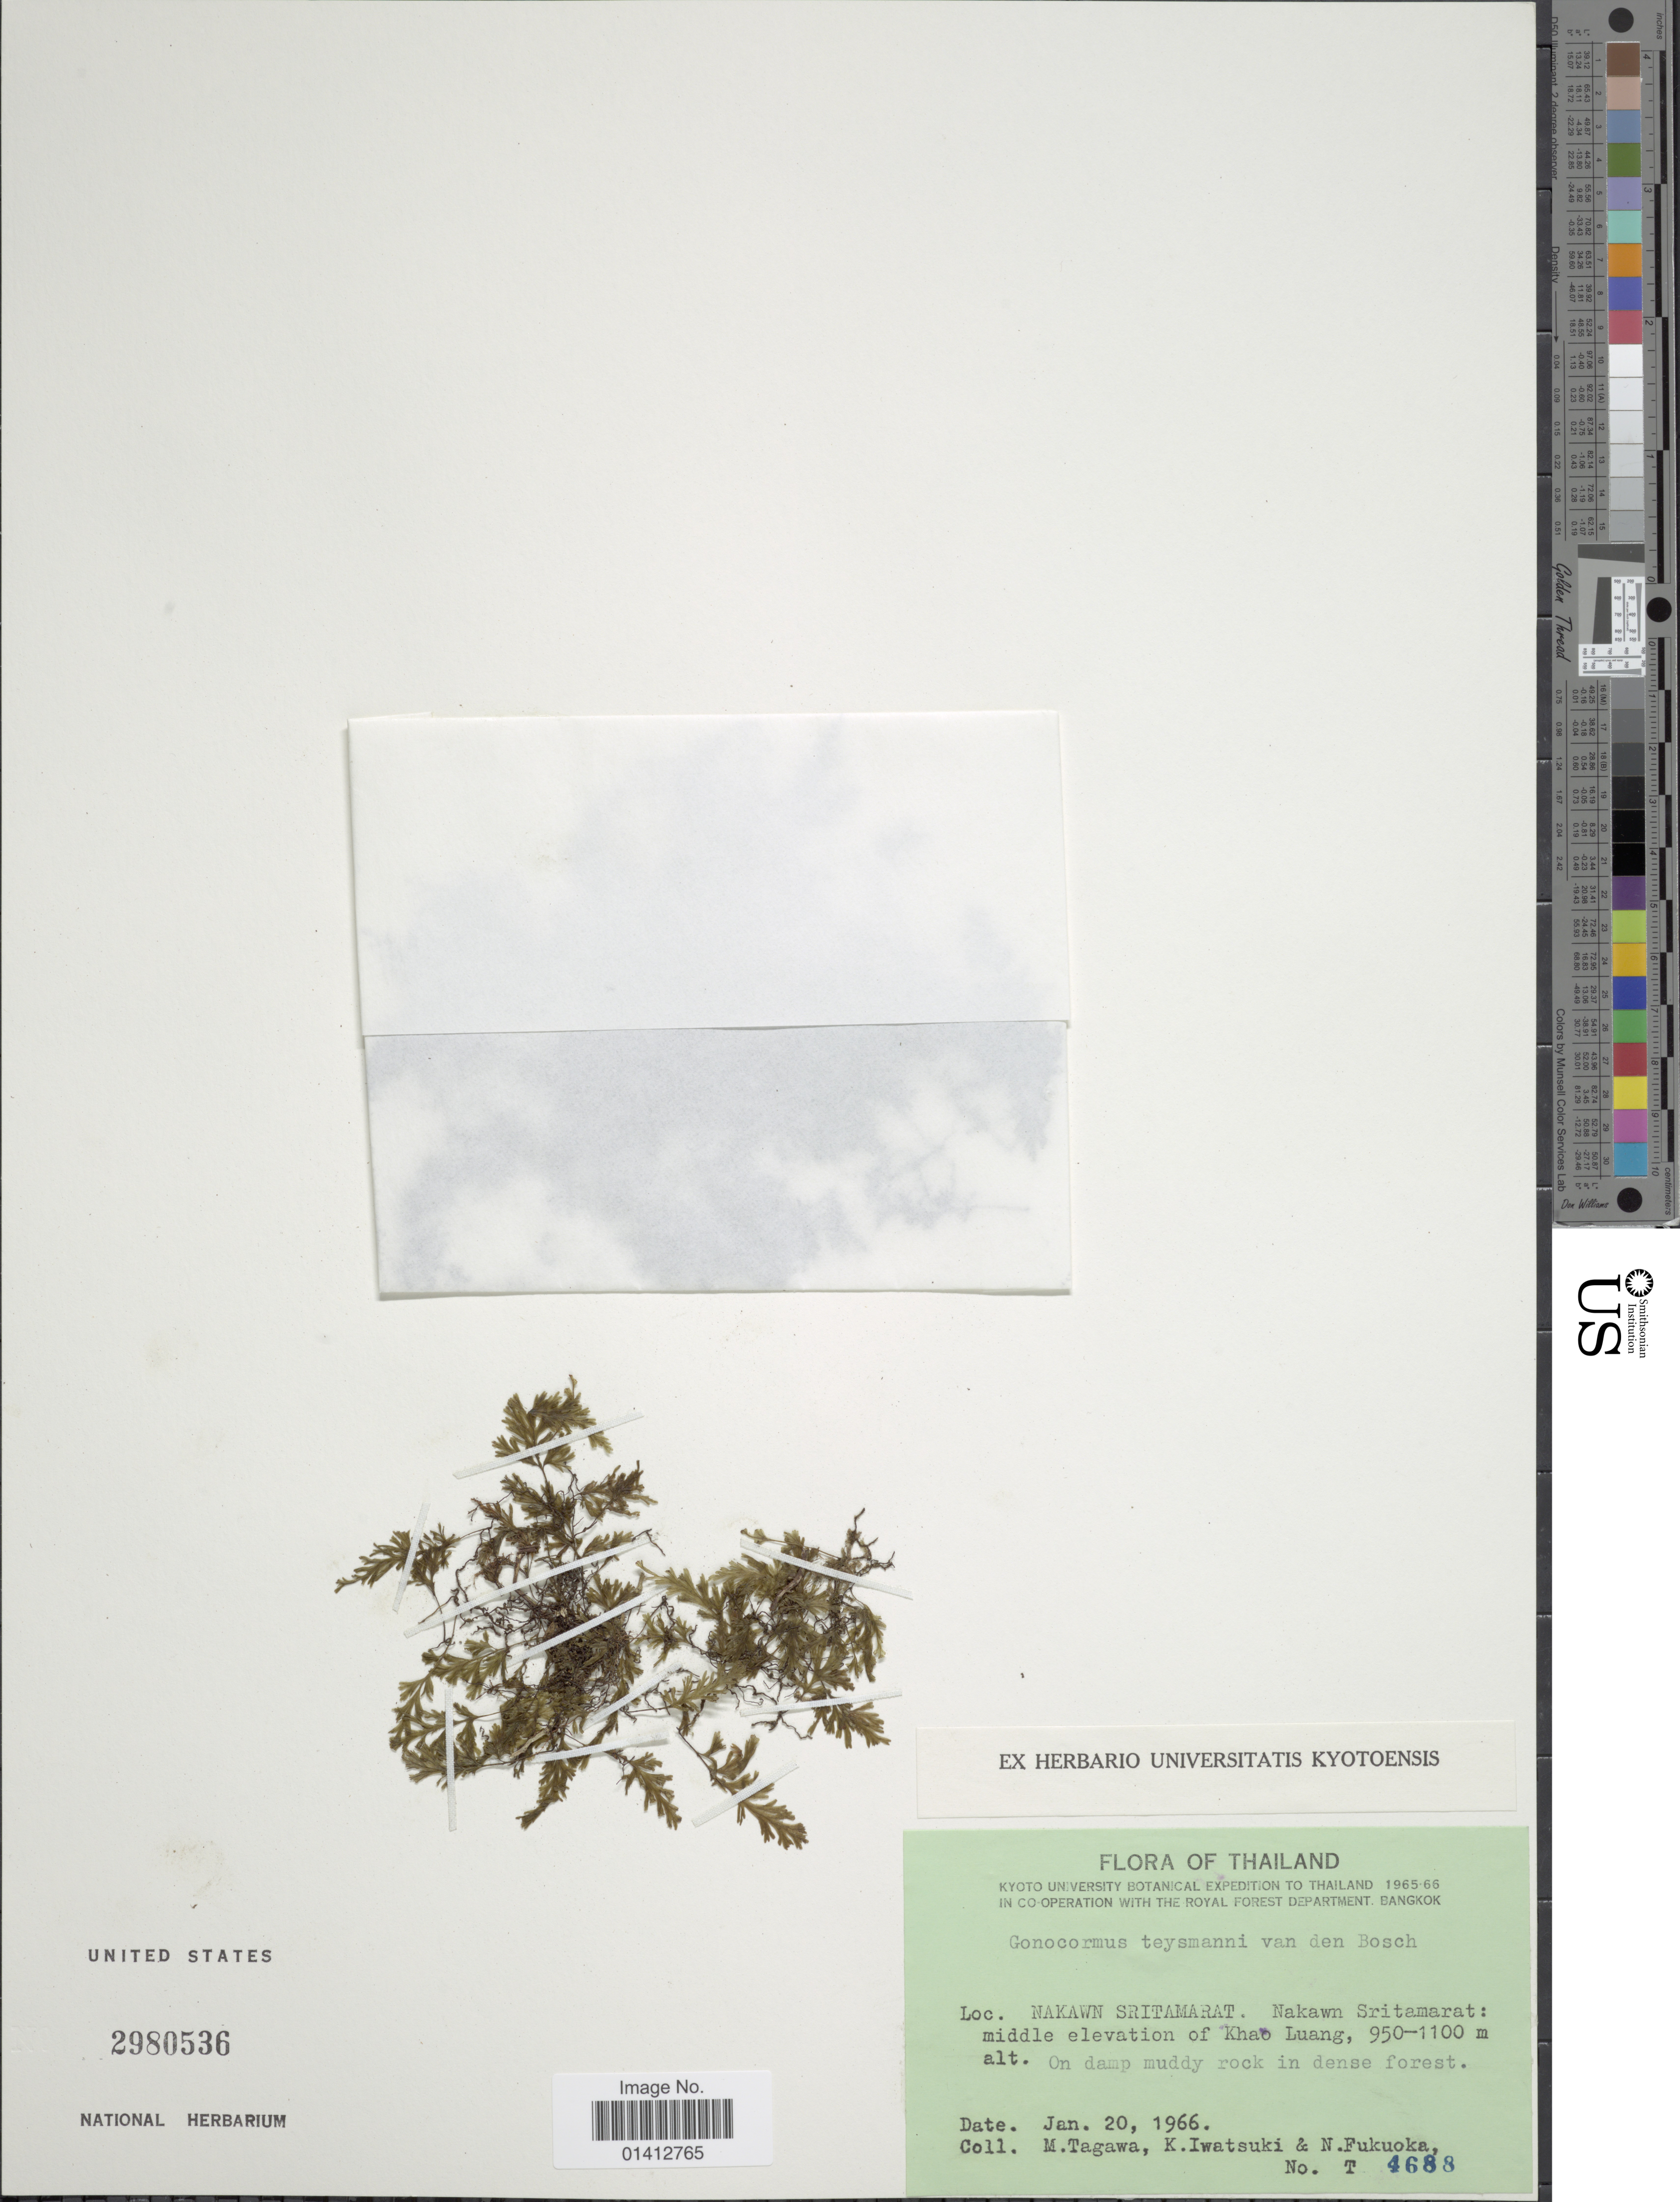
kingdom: Plantae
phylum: Tracheophyta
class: Polypodiopsida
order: Hymenophyllales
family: Hymenophyllaceae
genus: Crepidomanes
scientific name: Crepidomanes teysmannii (Bosch) comb. ined., 2015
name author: (Bosch)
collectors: M. Tagawa, K. Iwatsuki & N. Fukuoka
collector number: T 4688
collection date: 1966-01-20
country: Thailand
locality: Nakwan Sritamarat: middle elevation of Khao Luang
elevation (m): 950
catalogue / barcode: US 2980536